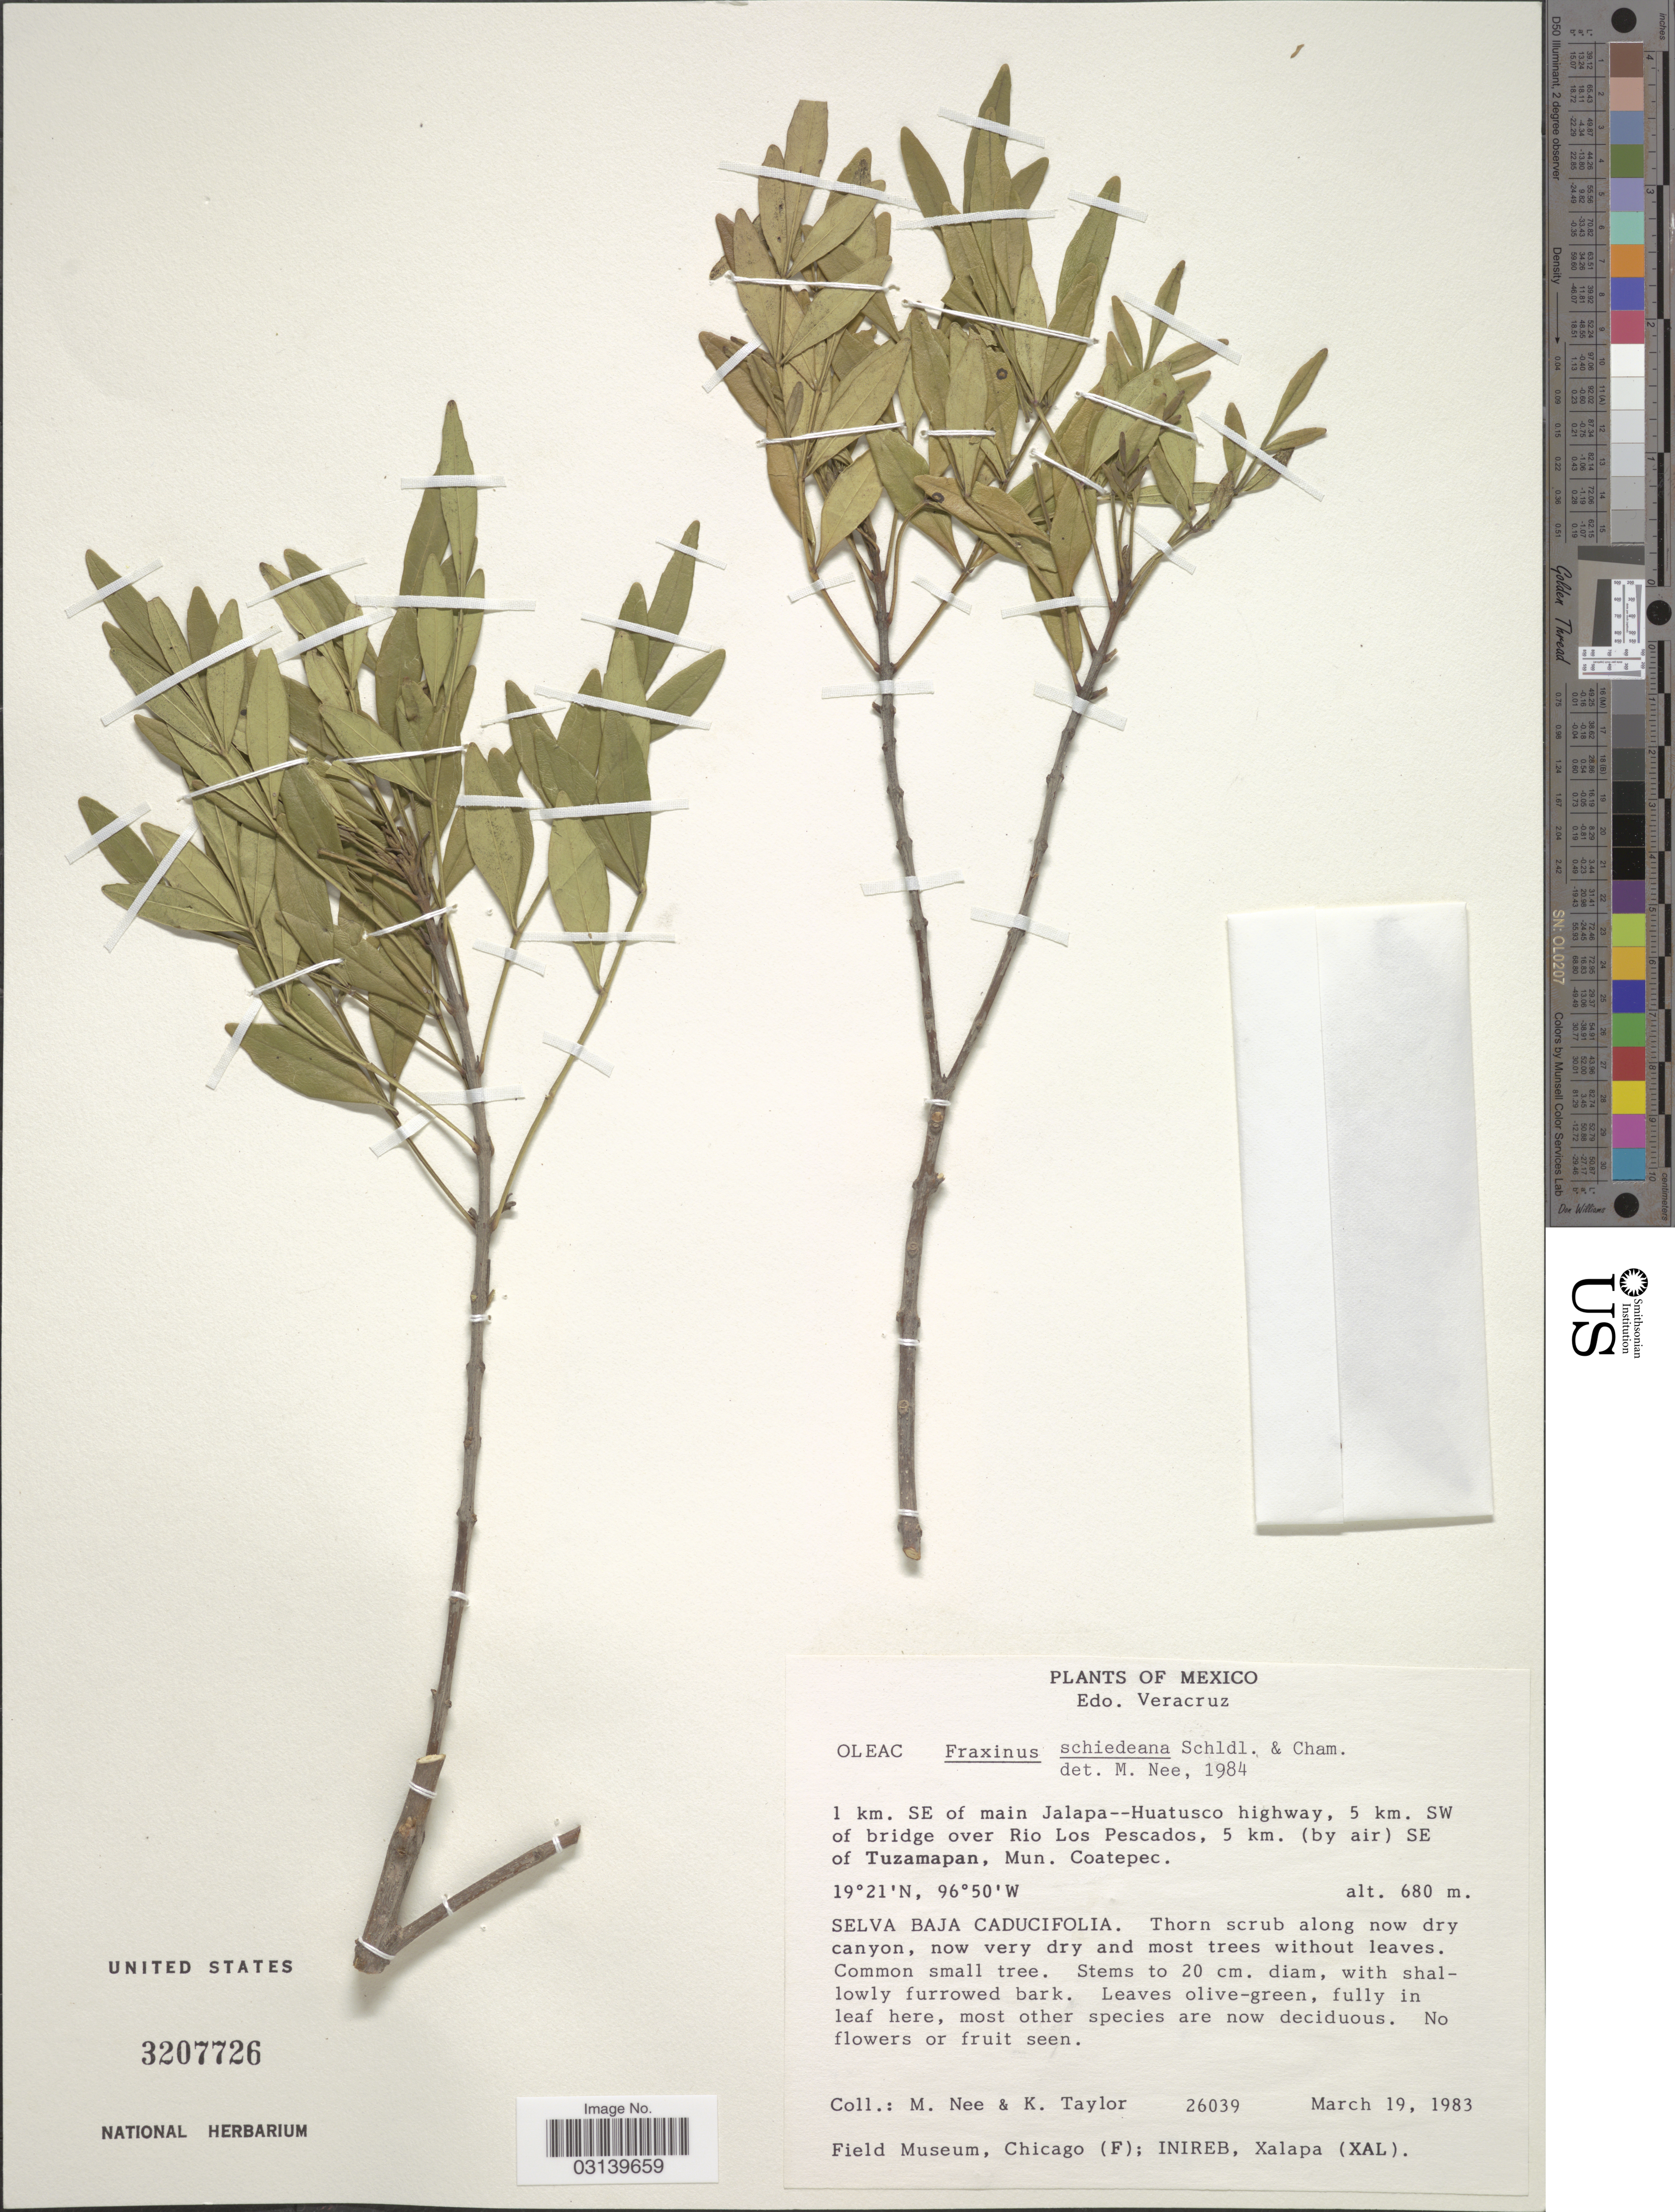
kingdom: Plantae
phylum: Tracheophyta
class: Magnoliopsida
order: Lamiales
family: Oleaceae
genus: Fraxinus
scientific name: Fraxinus schiedeana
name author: Cham. & Schltdl.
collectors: M. Nee & K. Taylor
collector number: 26039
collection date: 1983-03-19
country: Mexico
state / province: Veracruz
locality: Veracruz. 1 km. SE of main- Jalapa--Huatusco highway, 5 km. SW of bridge over Rio Los Pescados, 5 km. (by air) SE of Tuzamapan, Mun. Coatepec. Selva Baja Caducifolia.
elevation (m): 680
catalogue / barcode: US 3207726